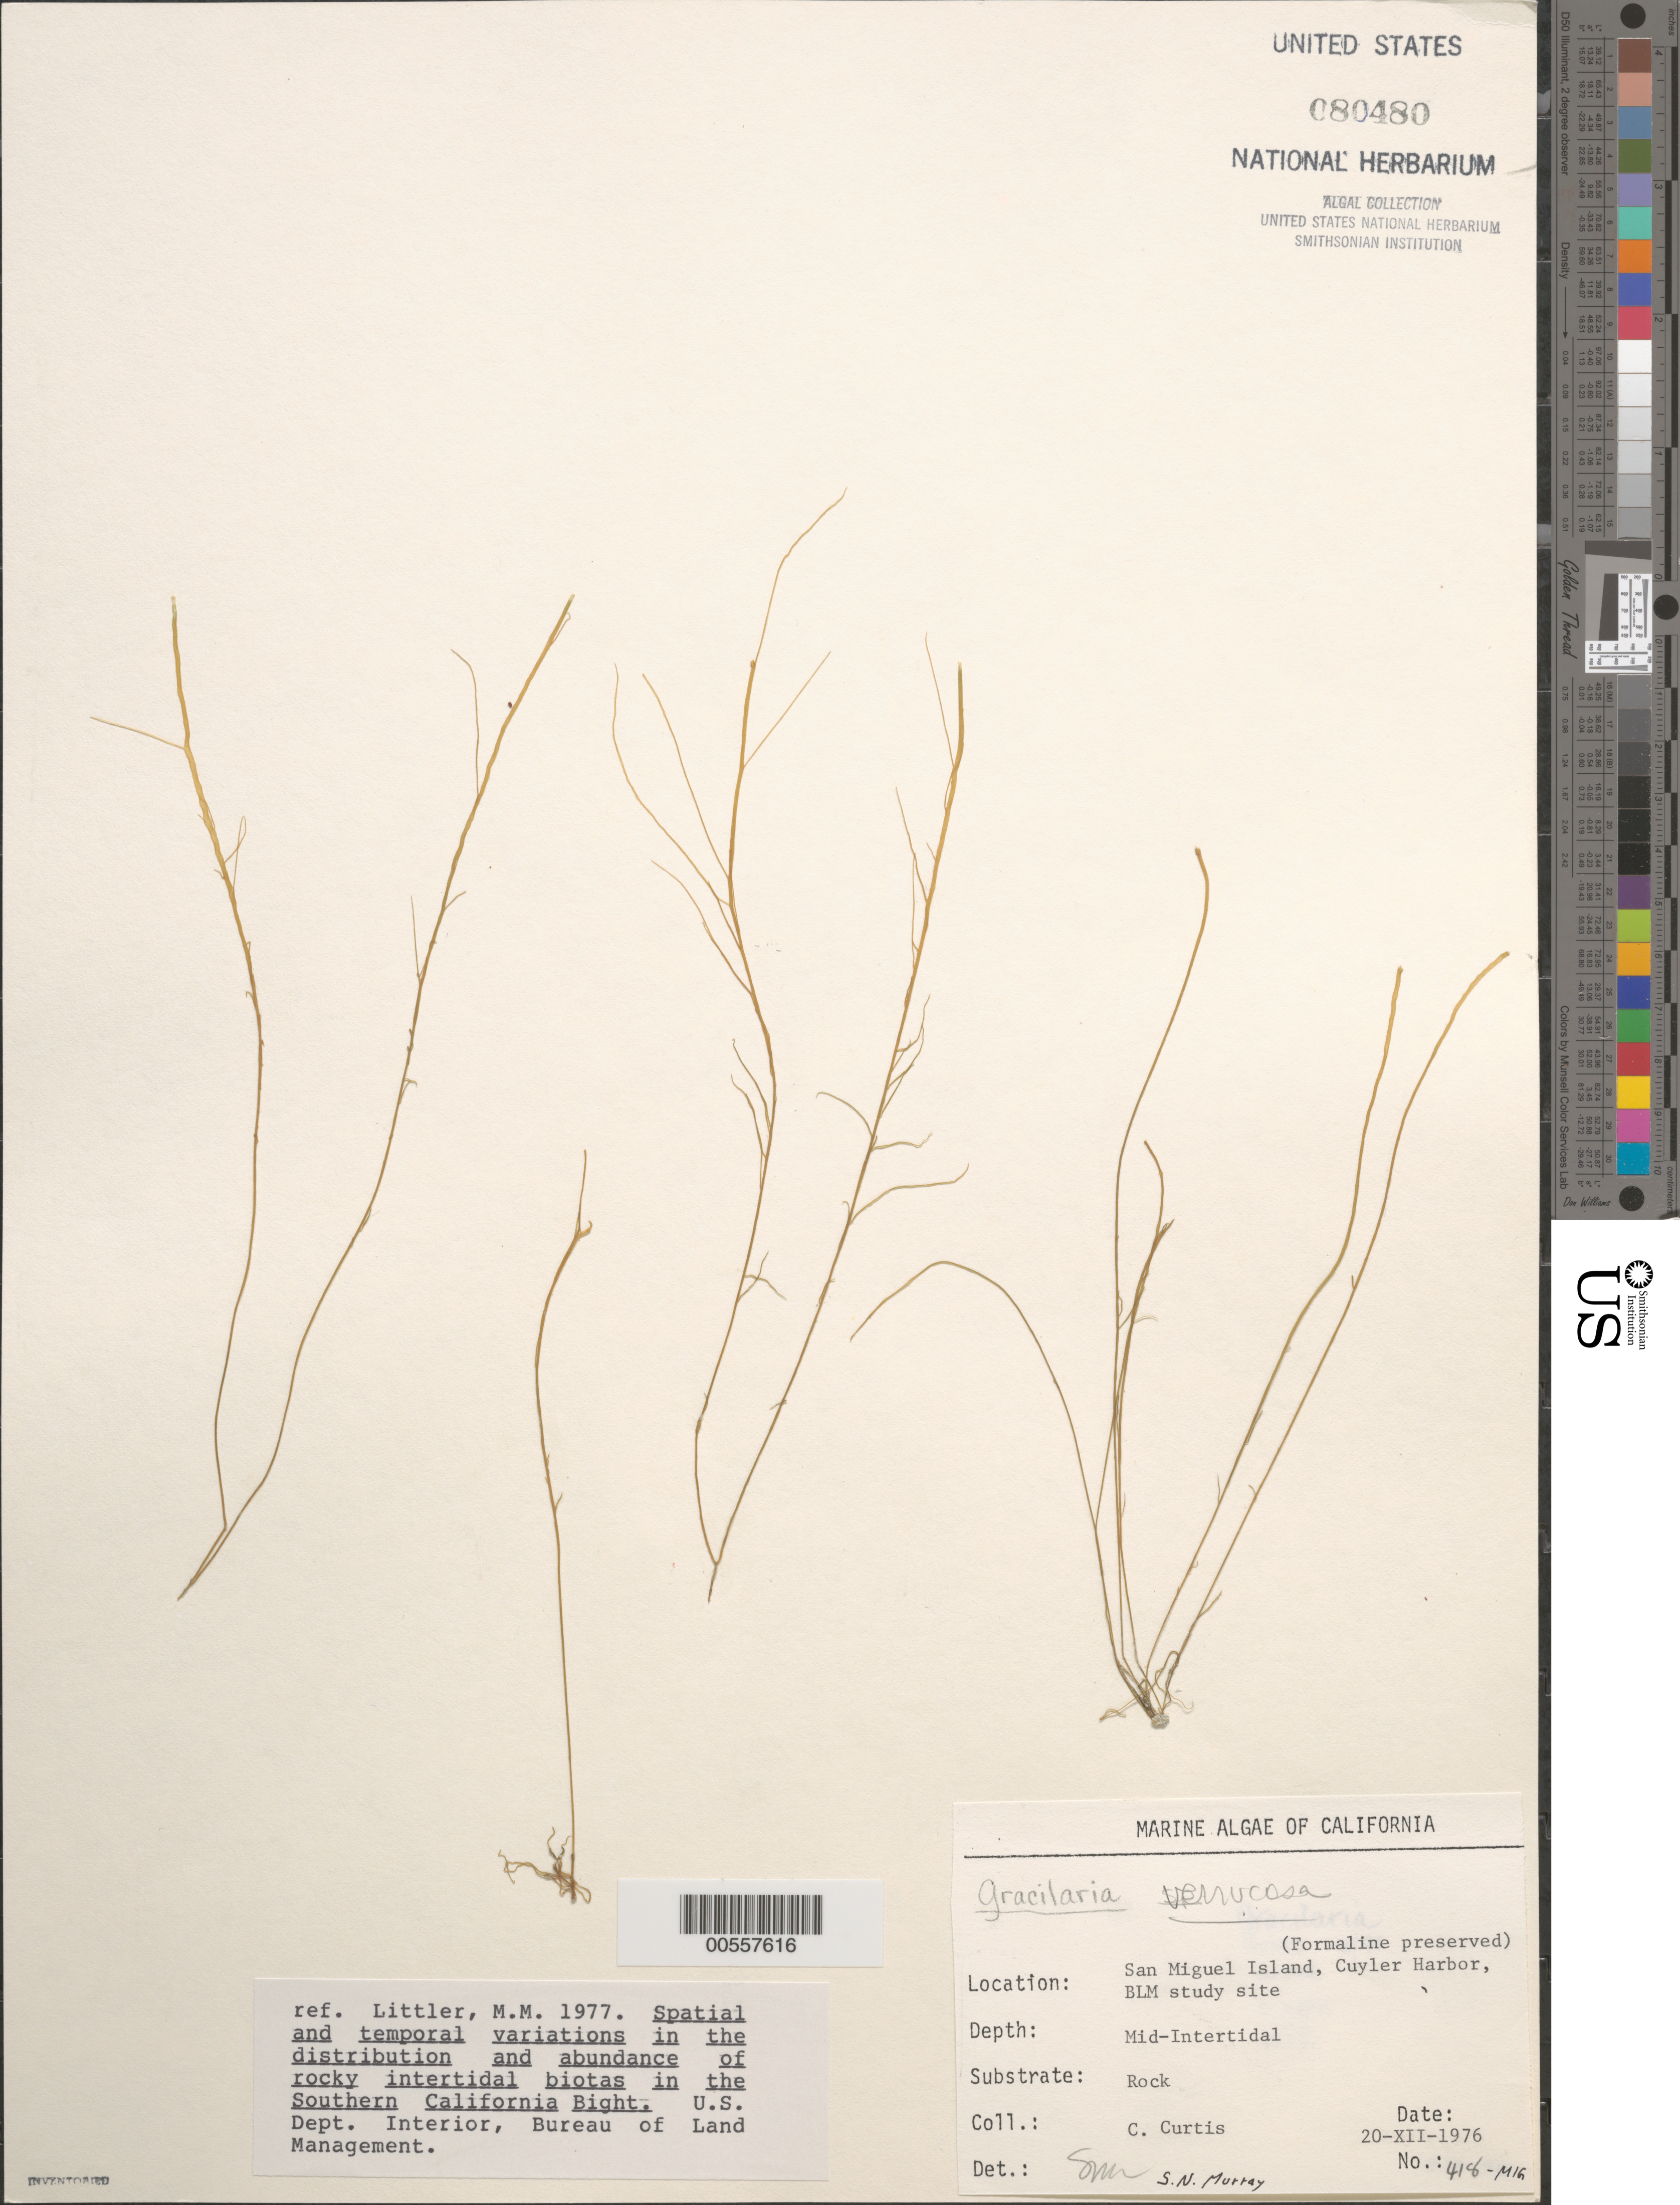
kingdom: Plantae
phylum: Rhodophyta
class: Florideophyceae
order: Gracilariales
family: Gracilariaceae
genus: Gracilariopsis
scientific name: Gracilariopsis longissima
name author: (S.G. Gmel.) Steentoft et al.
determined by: Algae name updating Project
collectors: C. Curtis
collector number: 418-MIG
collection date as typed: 20 Dec 1976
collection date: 1976-12-20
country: United States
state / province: California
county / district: Santa Barbara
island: San Miguel Island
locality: Cuyler Harbor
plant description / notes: BLM-SOCALBIGHT Rocky Intertidal Survey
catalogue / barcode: US 80480